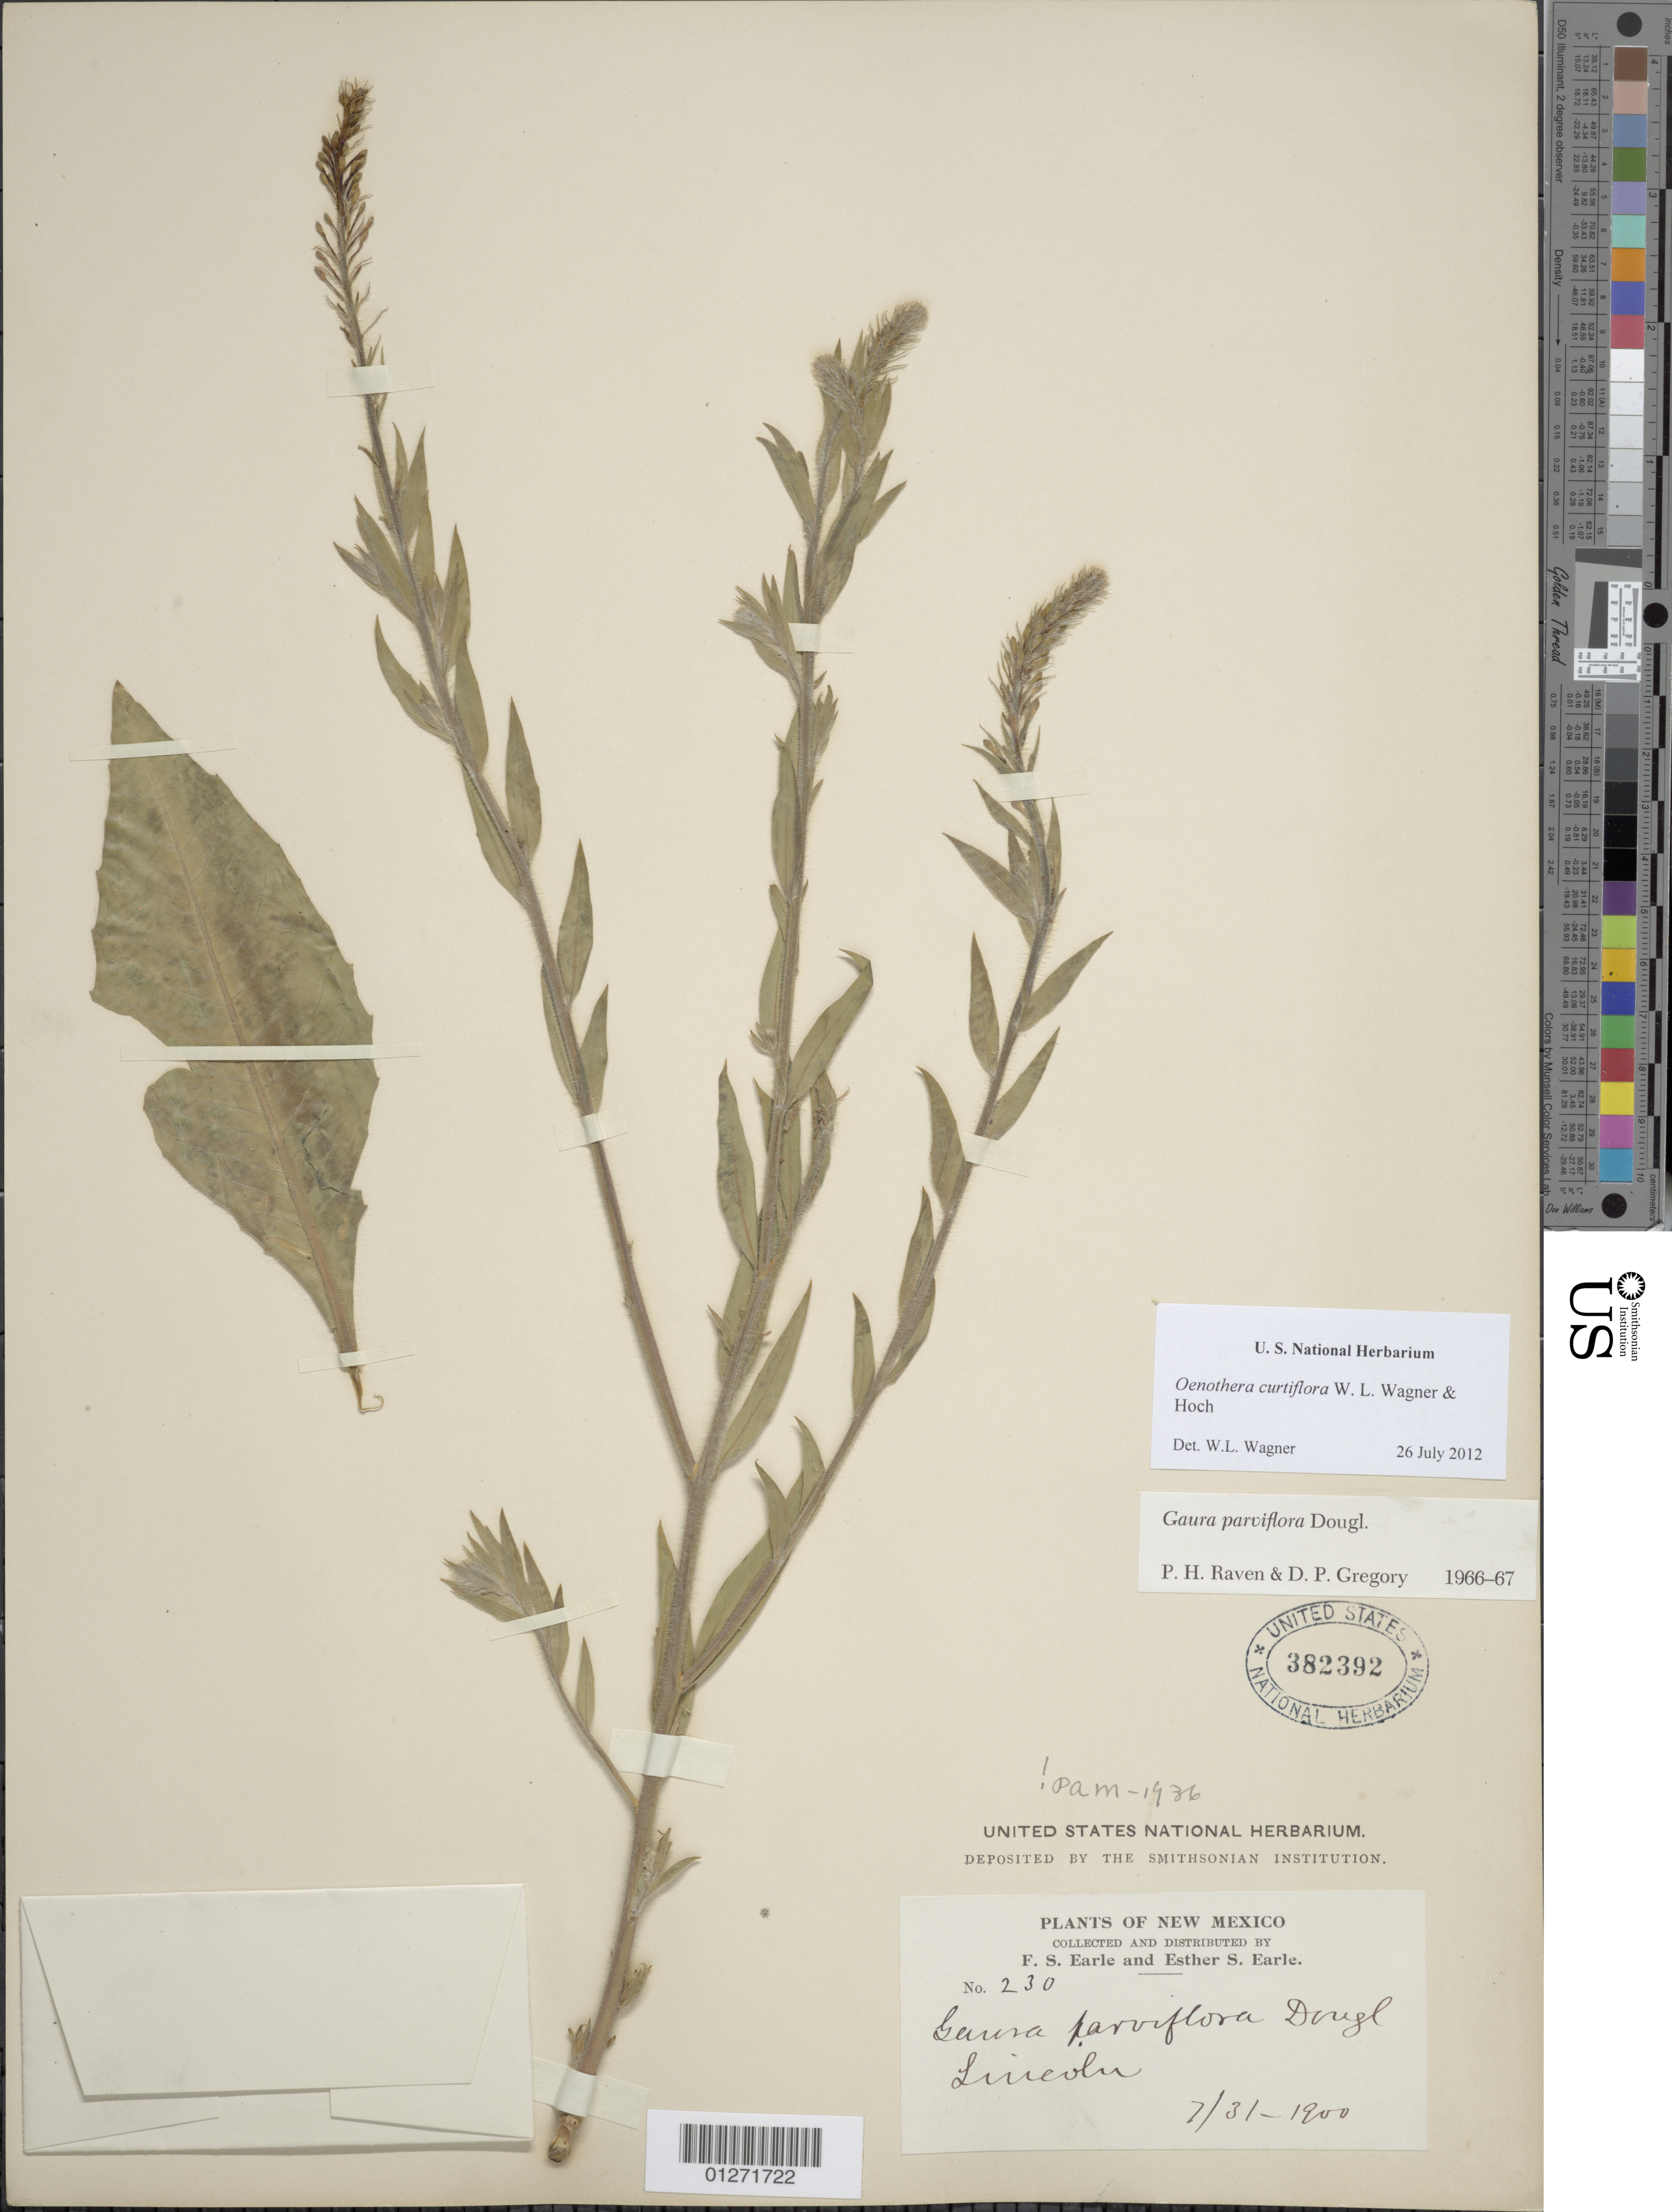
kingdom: Plantae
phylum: Tracheophyta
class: Magnoliopsida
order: Myrtales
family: Onagraceae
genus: Oenothera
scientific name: Oenothera curtiflora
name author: W.L. Wagner & Hoch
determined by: Wagner, W. L., (BOT), Smithsonian Institution - National Museum of Natural History (UNITED STATES)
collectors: F. S. Earle & E. S. Earle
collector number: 230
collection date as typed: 31 Jul 1900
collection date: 1900-07-31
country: United States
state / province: New Mexico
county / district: Lincoln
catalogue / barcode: US 382392